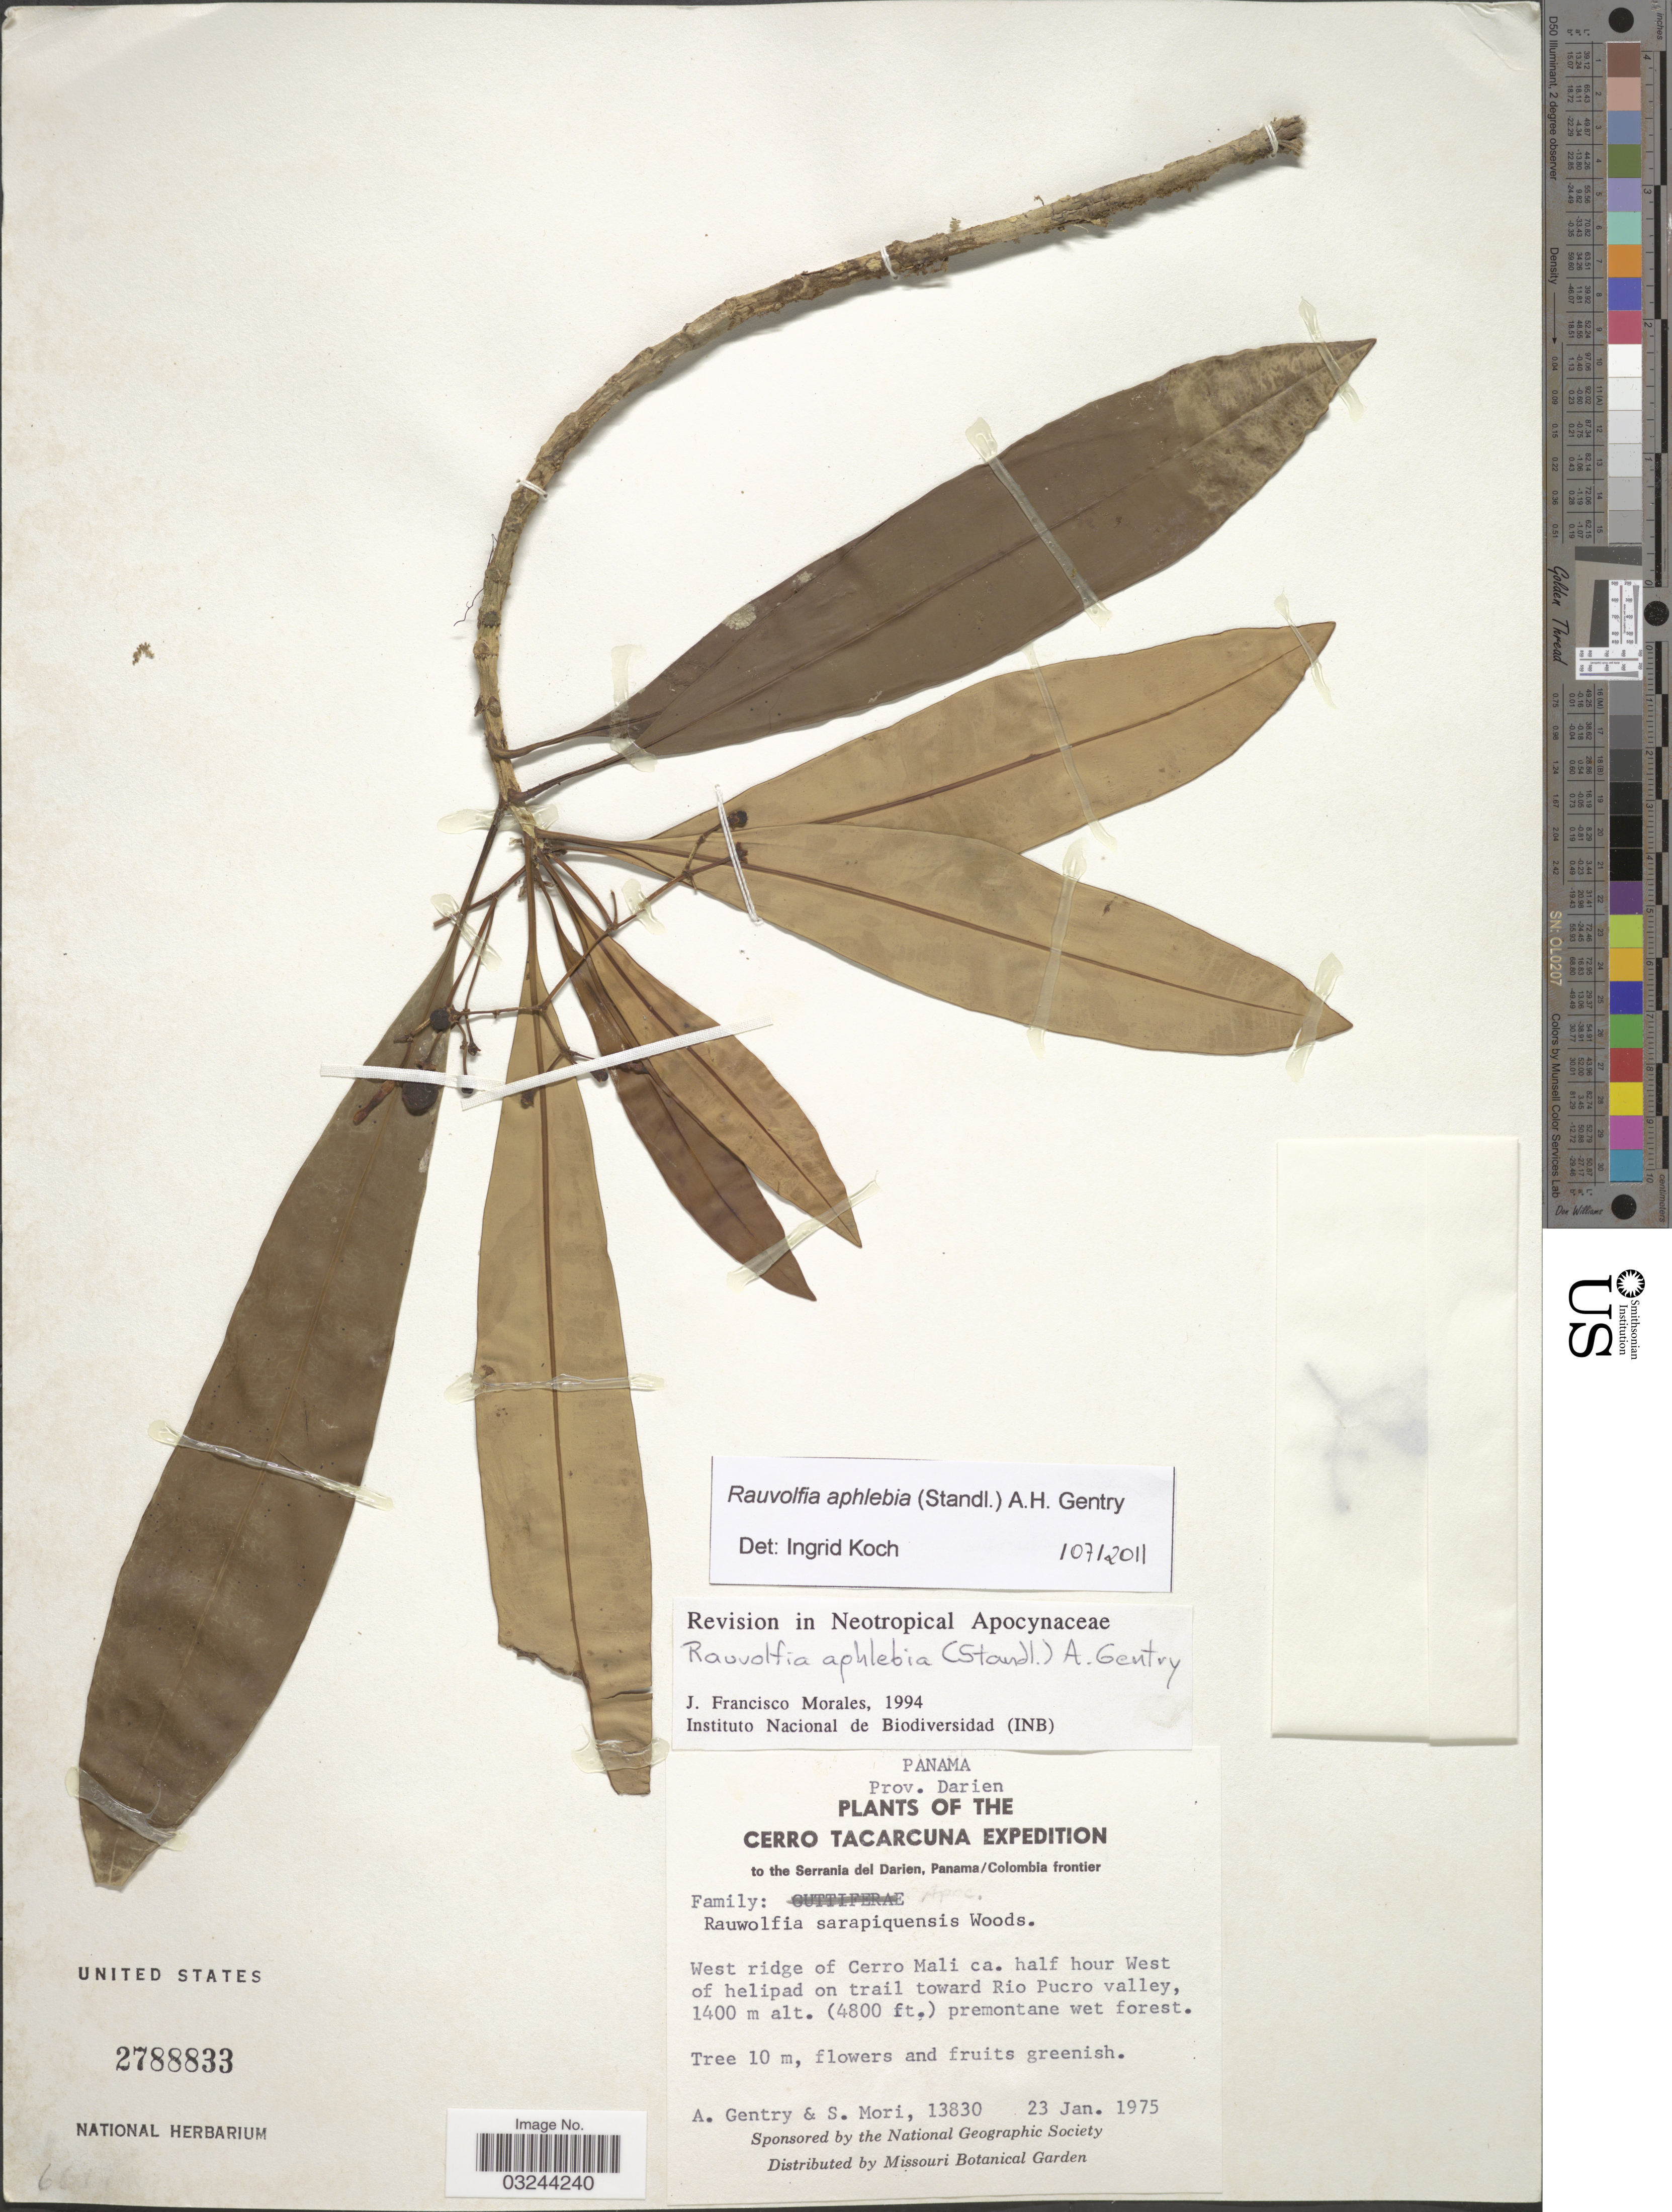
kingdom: Plantae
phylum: Tracheophyta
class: Magnoliopsida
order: Gentianales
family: Apocynaceae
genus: Rauvolfia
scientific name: Rauvolfia aphlebia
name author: (Standl.) A.H. Gentry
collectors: A. H. Gentry & S. Mori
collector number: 13830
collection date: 1975-01-23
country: Panama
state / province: Darién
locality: Cerro Tacarcuna, to the Serrania del Darien, Panama/Colombia frontier, West ridge of Cerro Mali ca. half hour West of helipad on trail toward Rio Pucro valley.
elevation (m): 1463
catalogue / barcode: US 2788833